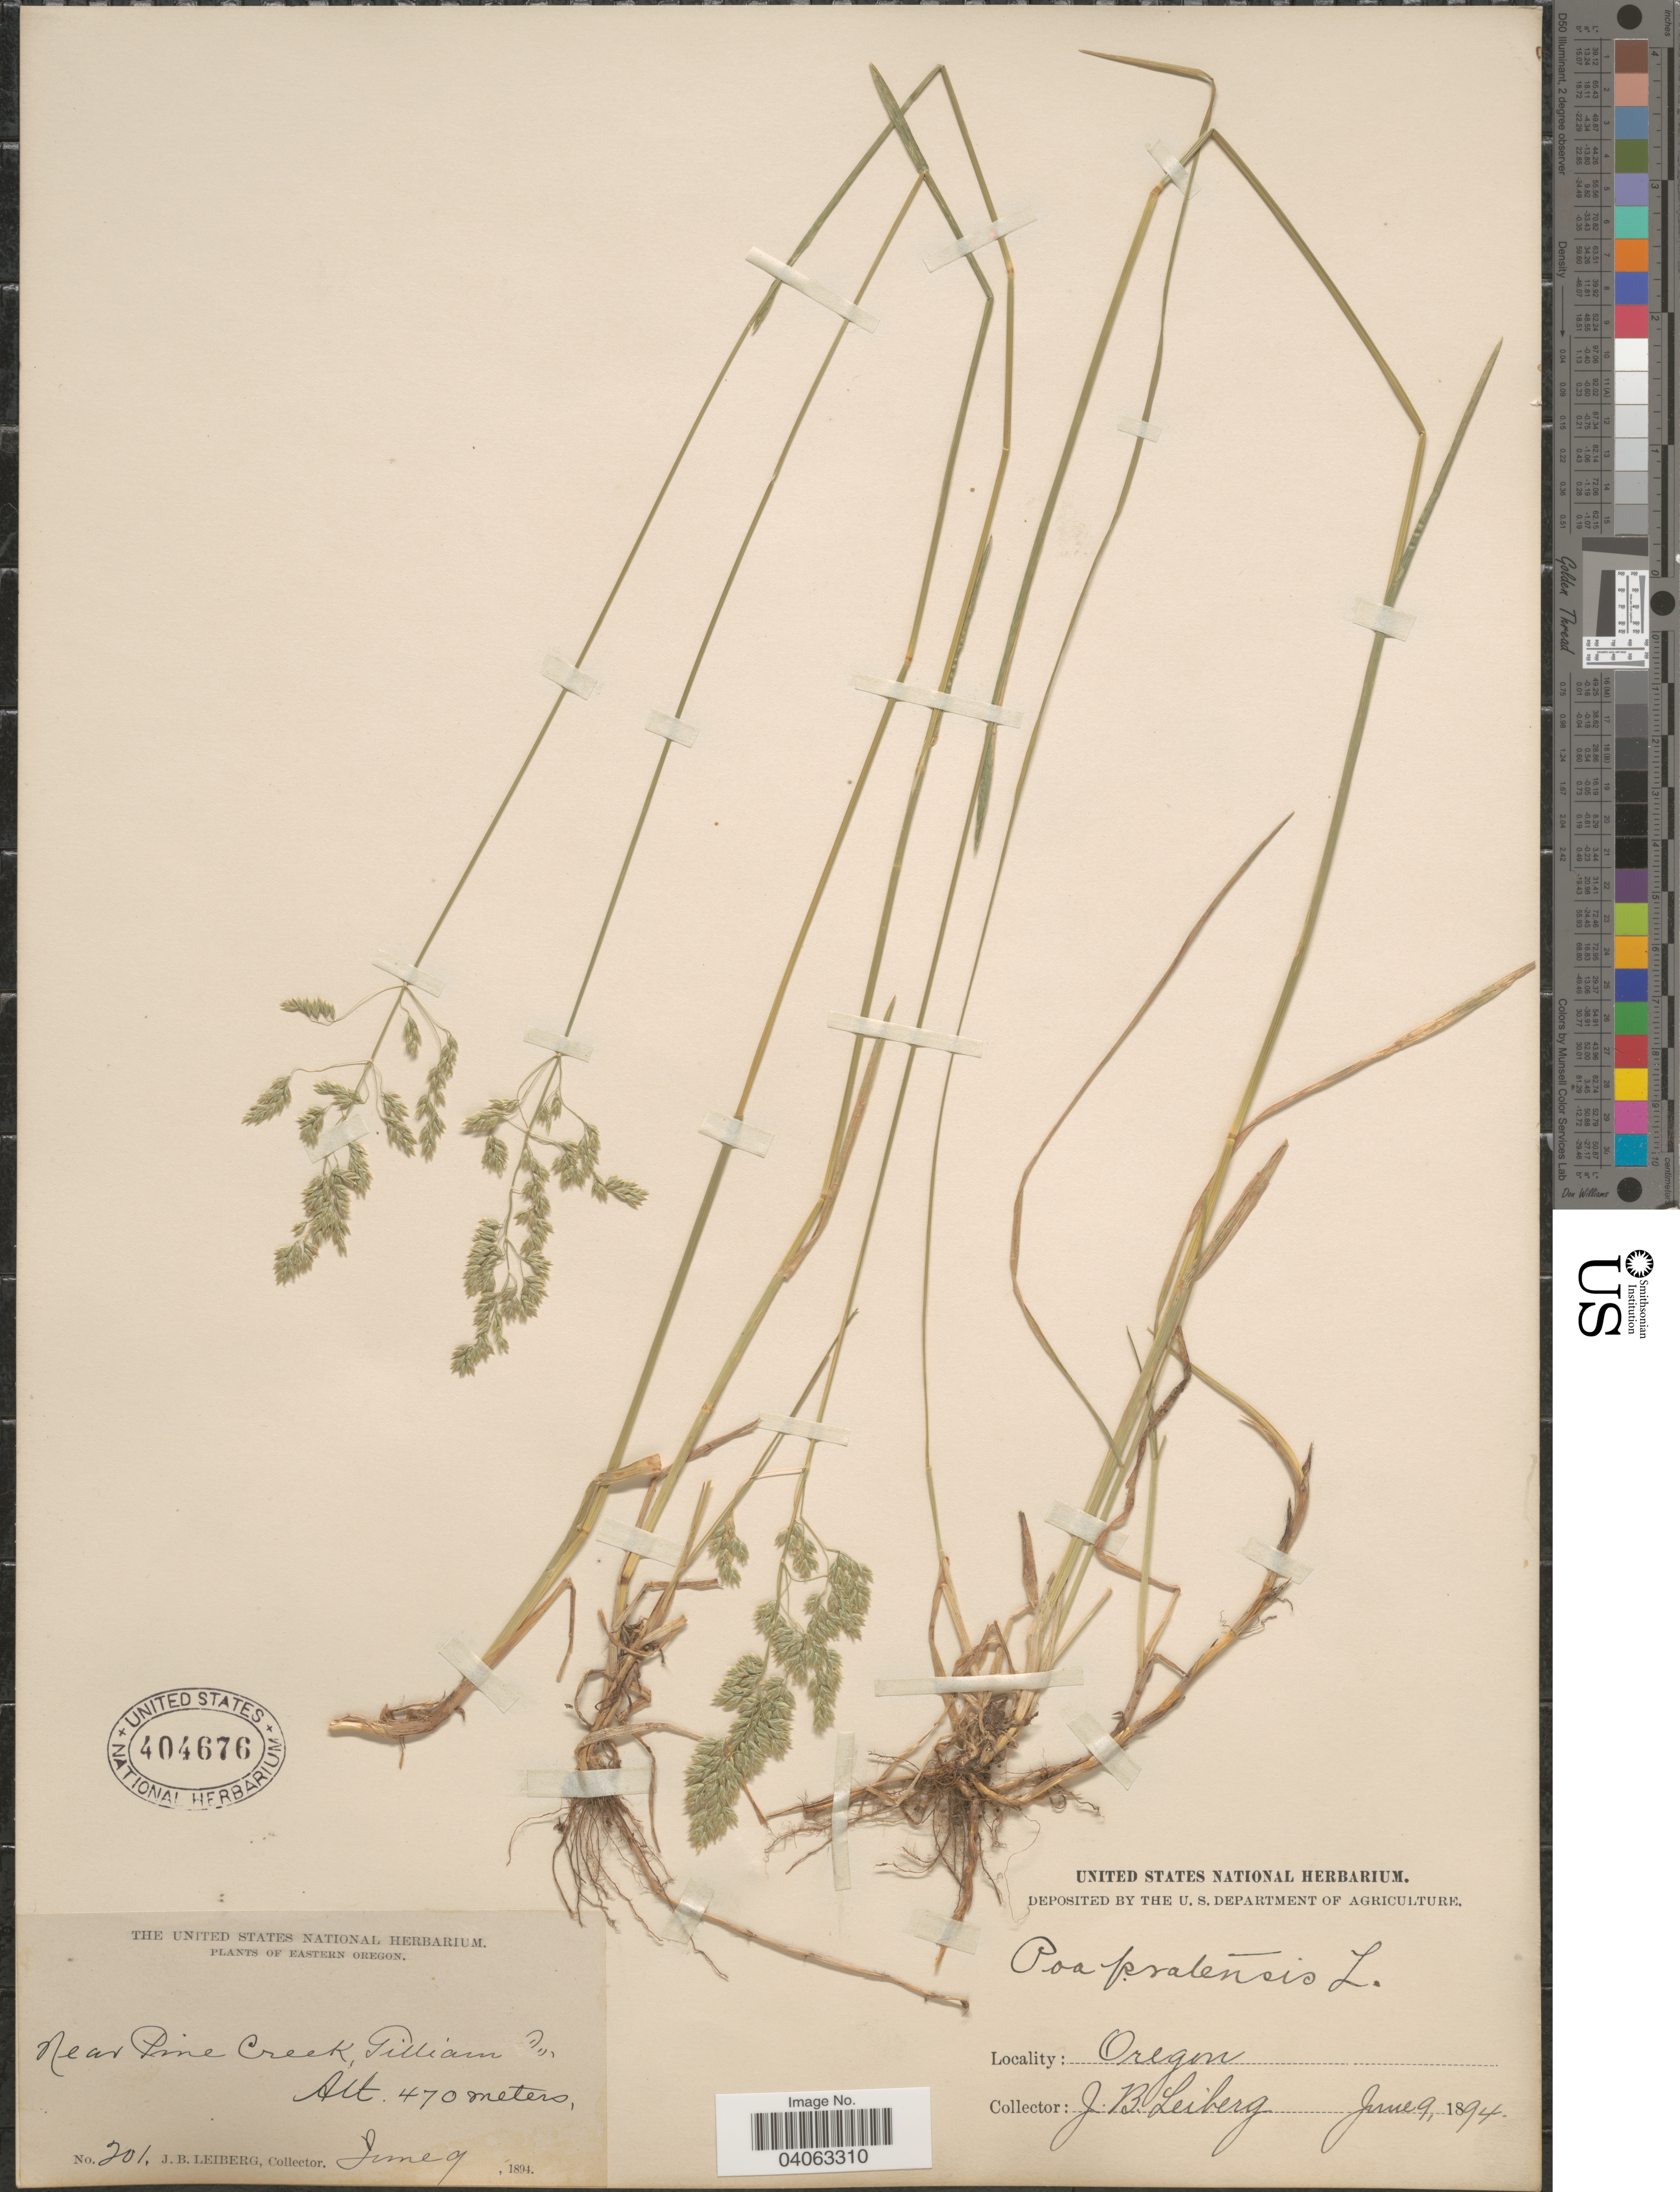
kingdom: Plantae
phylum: Tracheophyta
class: Liliopsida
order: Poales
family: Poaceae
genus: Poa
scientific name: Poa pratensis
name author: L.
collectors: J. B. Leiberg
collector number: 201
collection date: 1894-06-09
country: United States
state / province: Oregon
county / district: Gilliam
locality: Eastern Oregon. Near Pine Creek, Gilliam Co.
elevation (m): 470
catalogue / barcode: US 404676